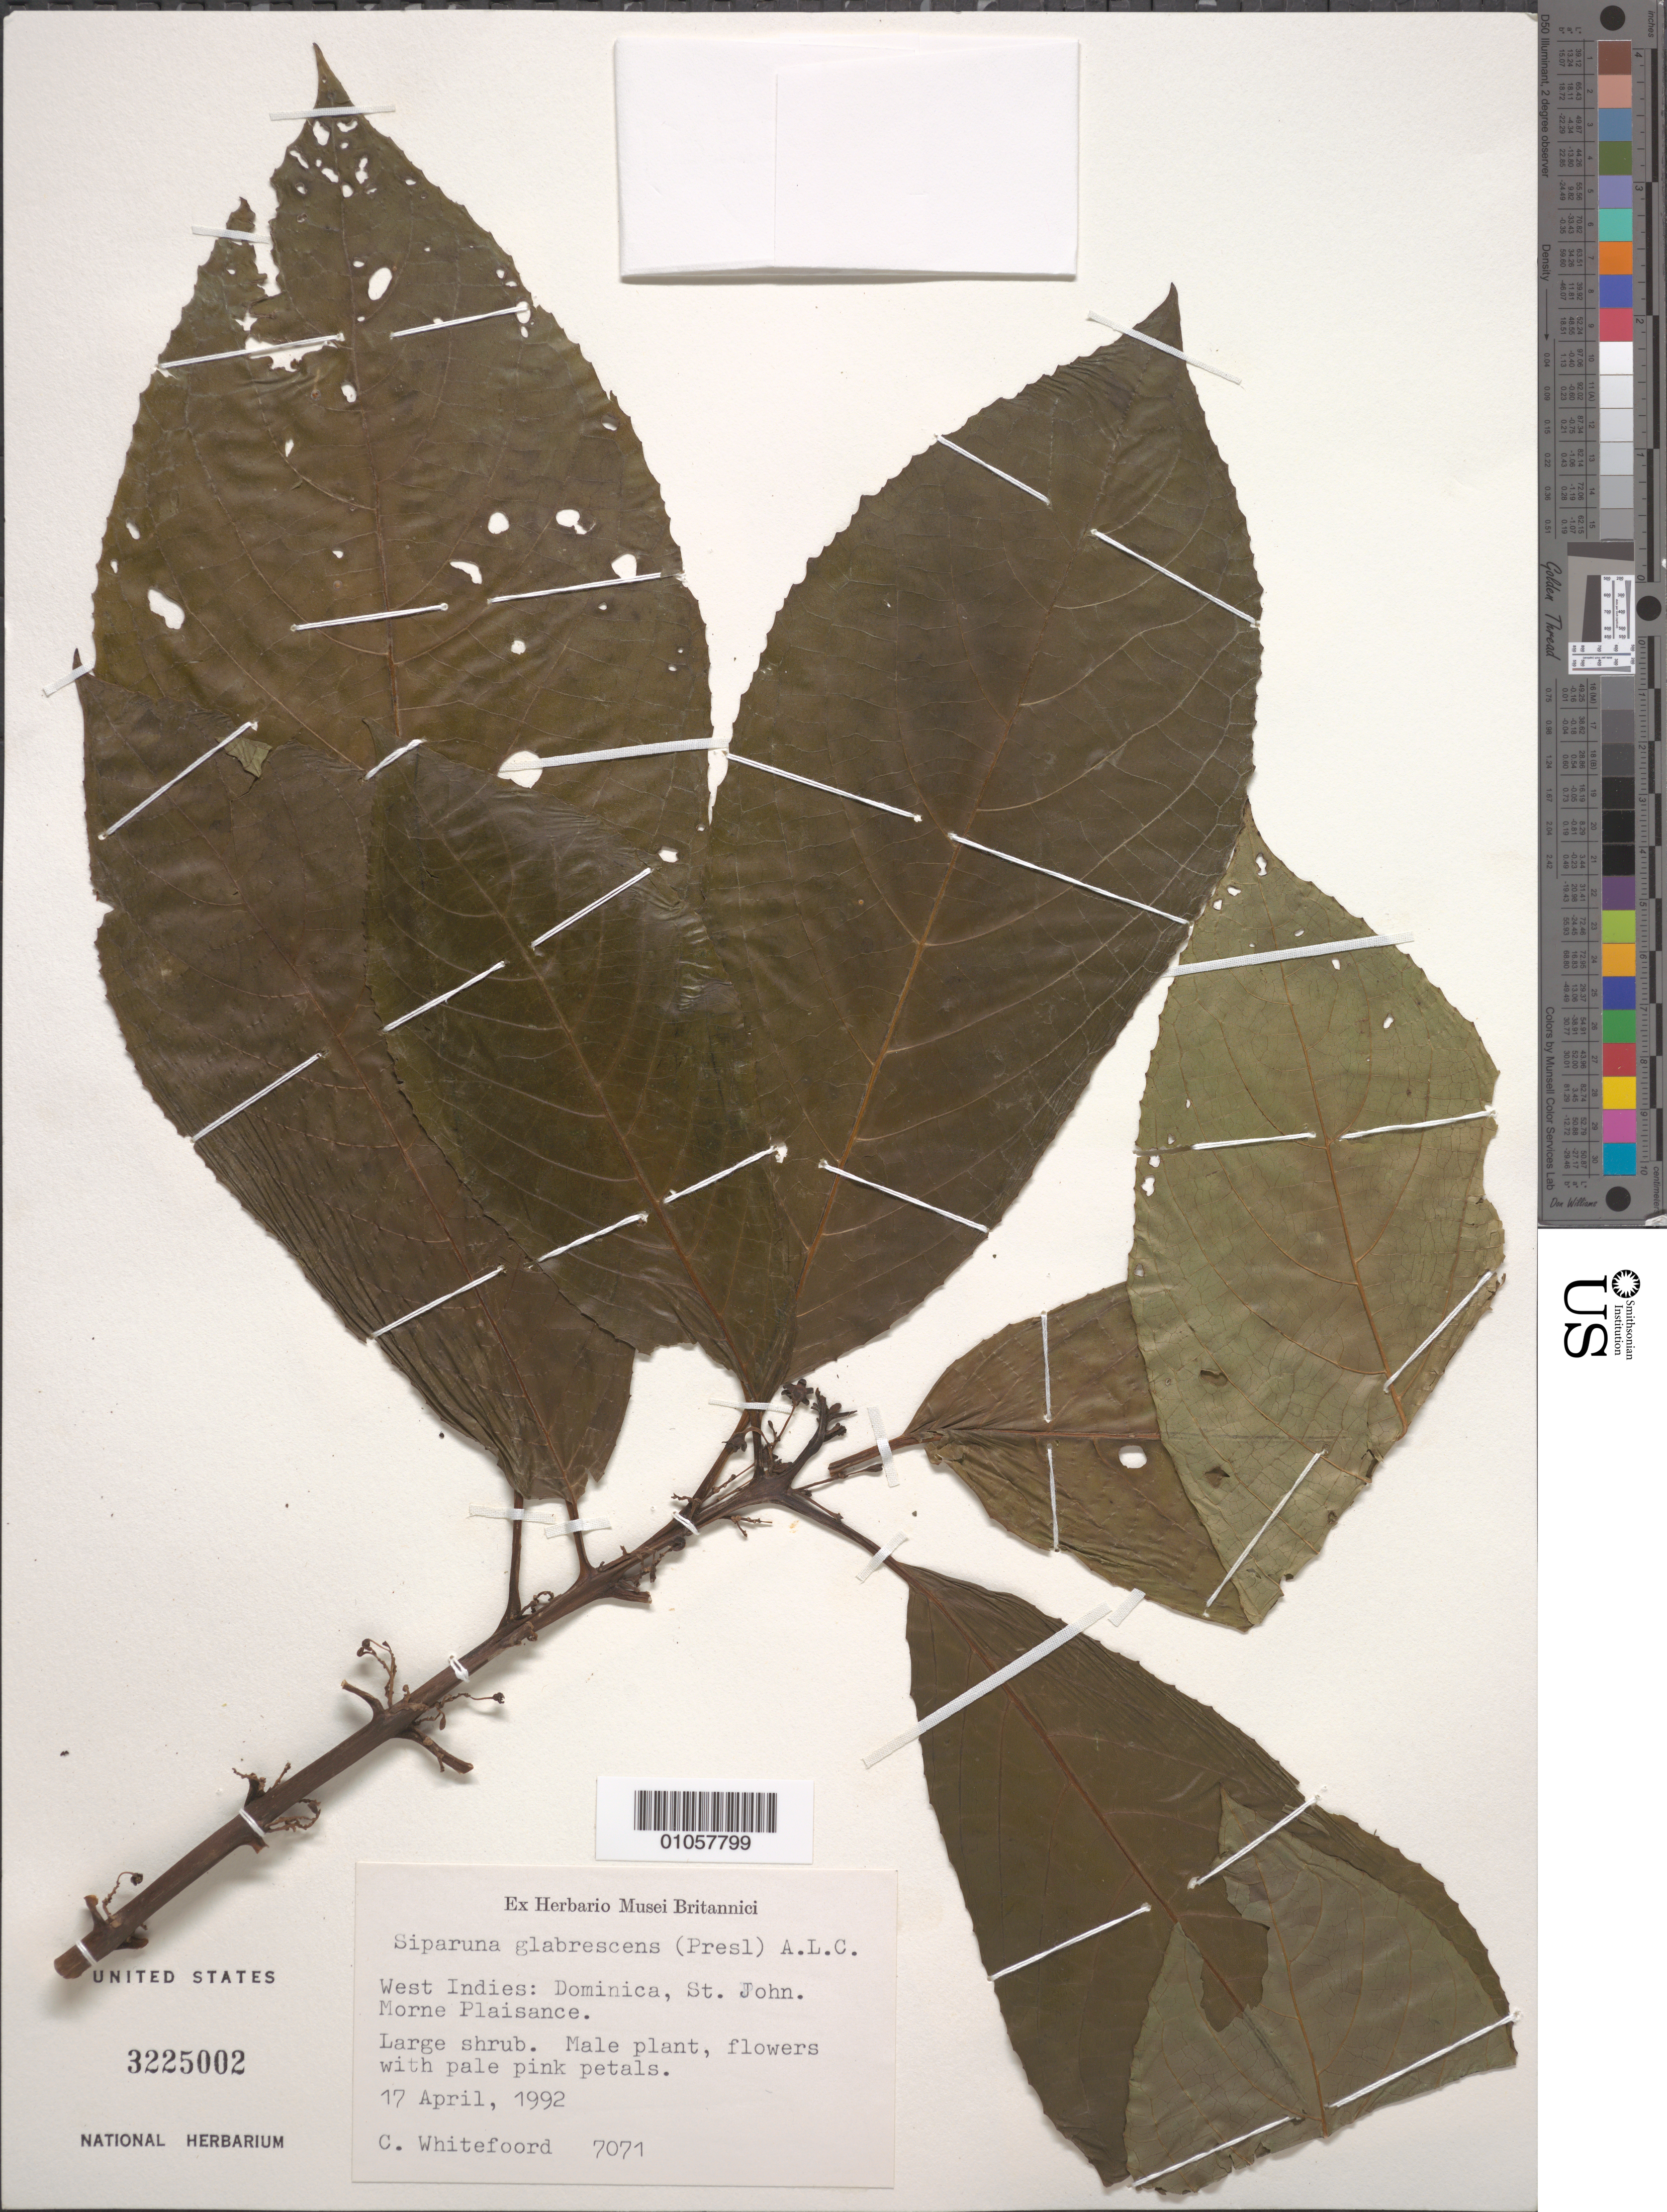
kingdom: Plantae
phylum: Tracheophyta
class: Magnoliopsida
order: Laurales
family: Siparunaceae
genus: Siparuna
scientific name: Siparuna glabrescens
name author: (C. Presl) A. DC.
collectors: C. Whitefoord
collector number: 7071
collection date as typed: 17 Apr 1992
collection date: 1992-04-17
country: Dominica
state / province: St. John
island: Dominica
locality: Morne Plaisance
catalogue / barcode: US 3225002